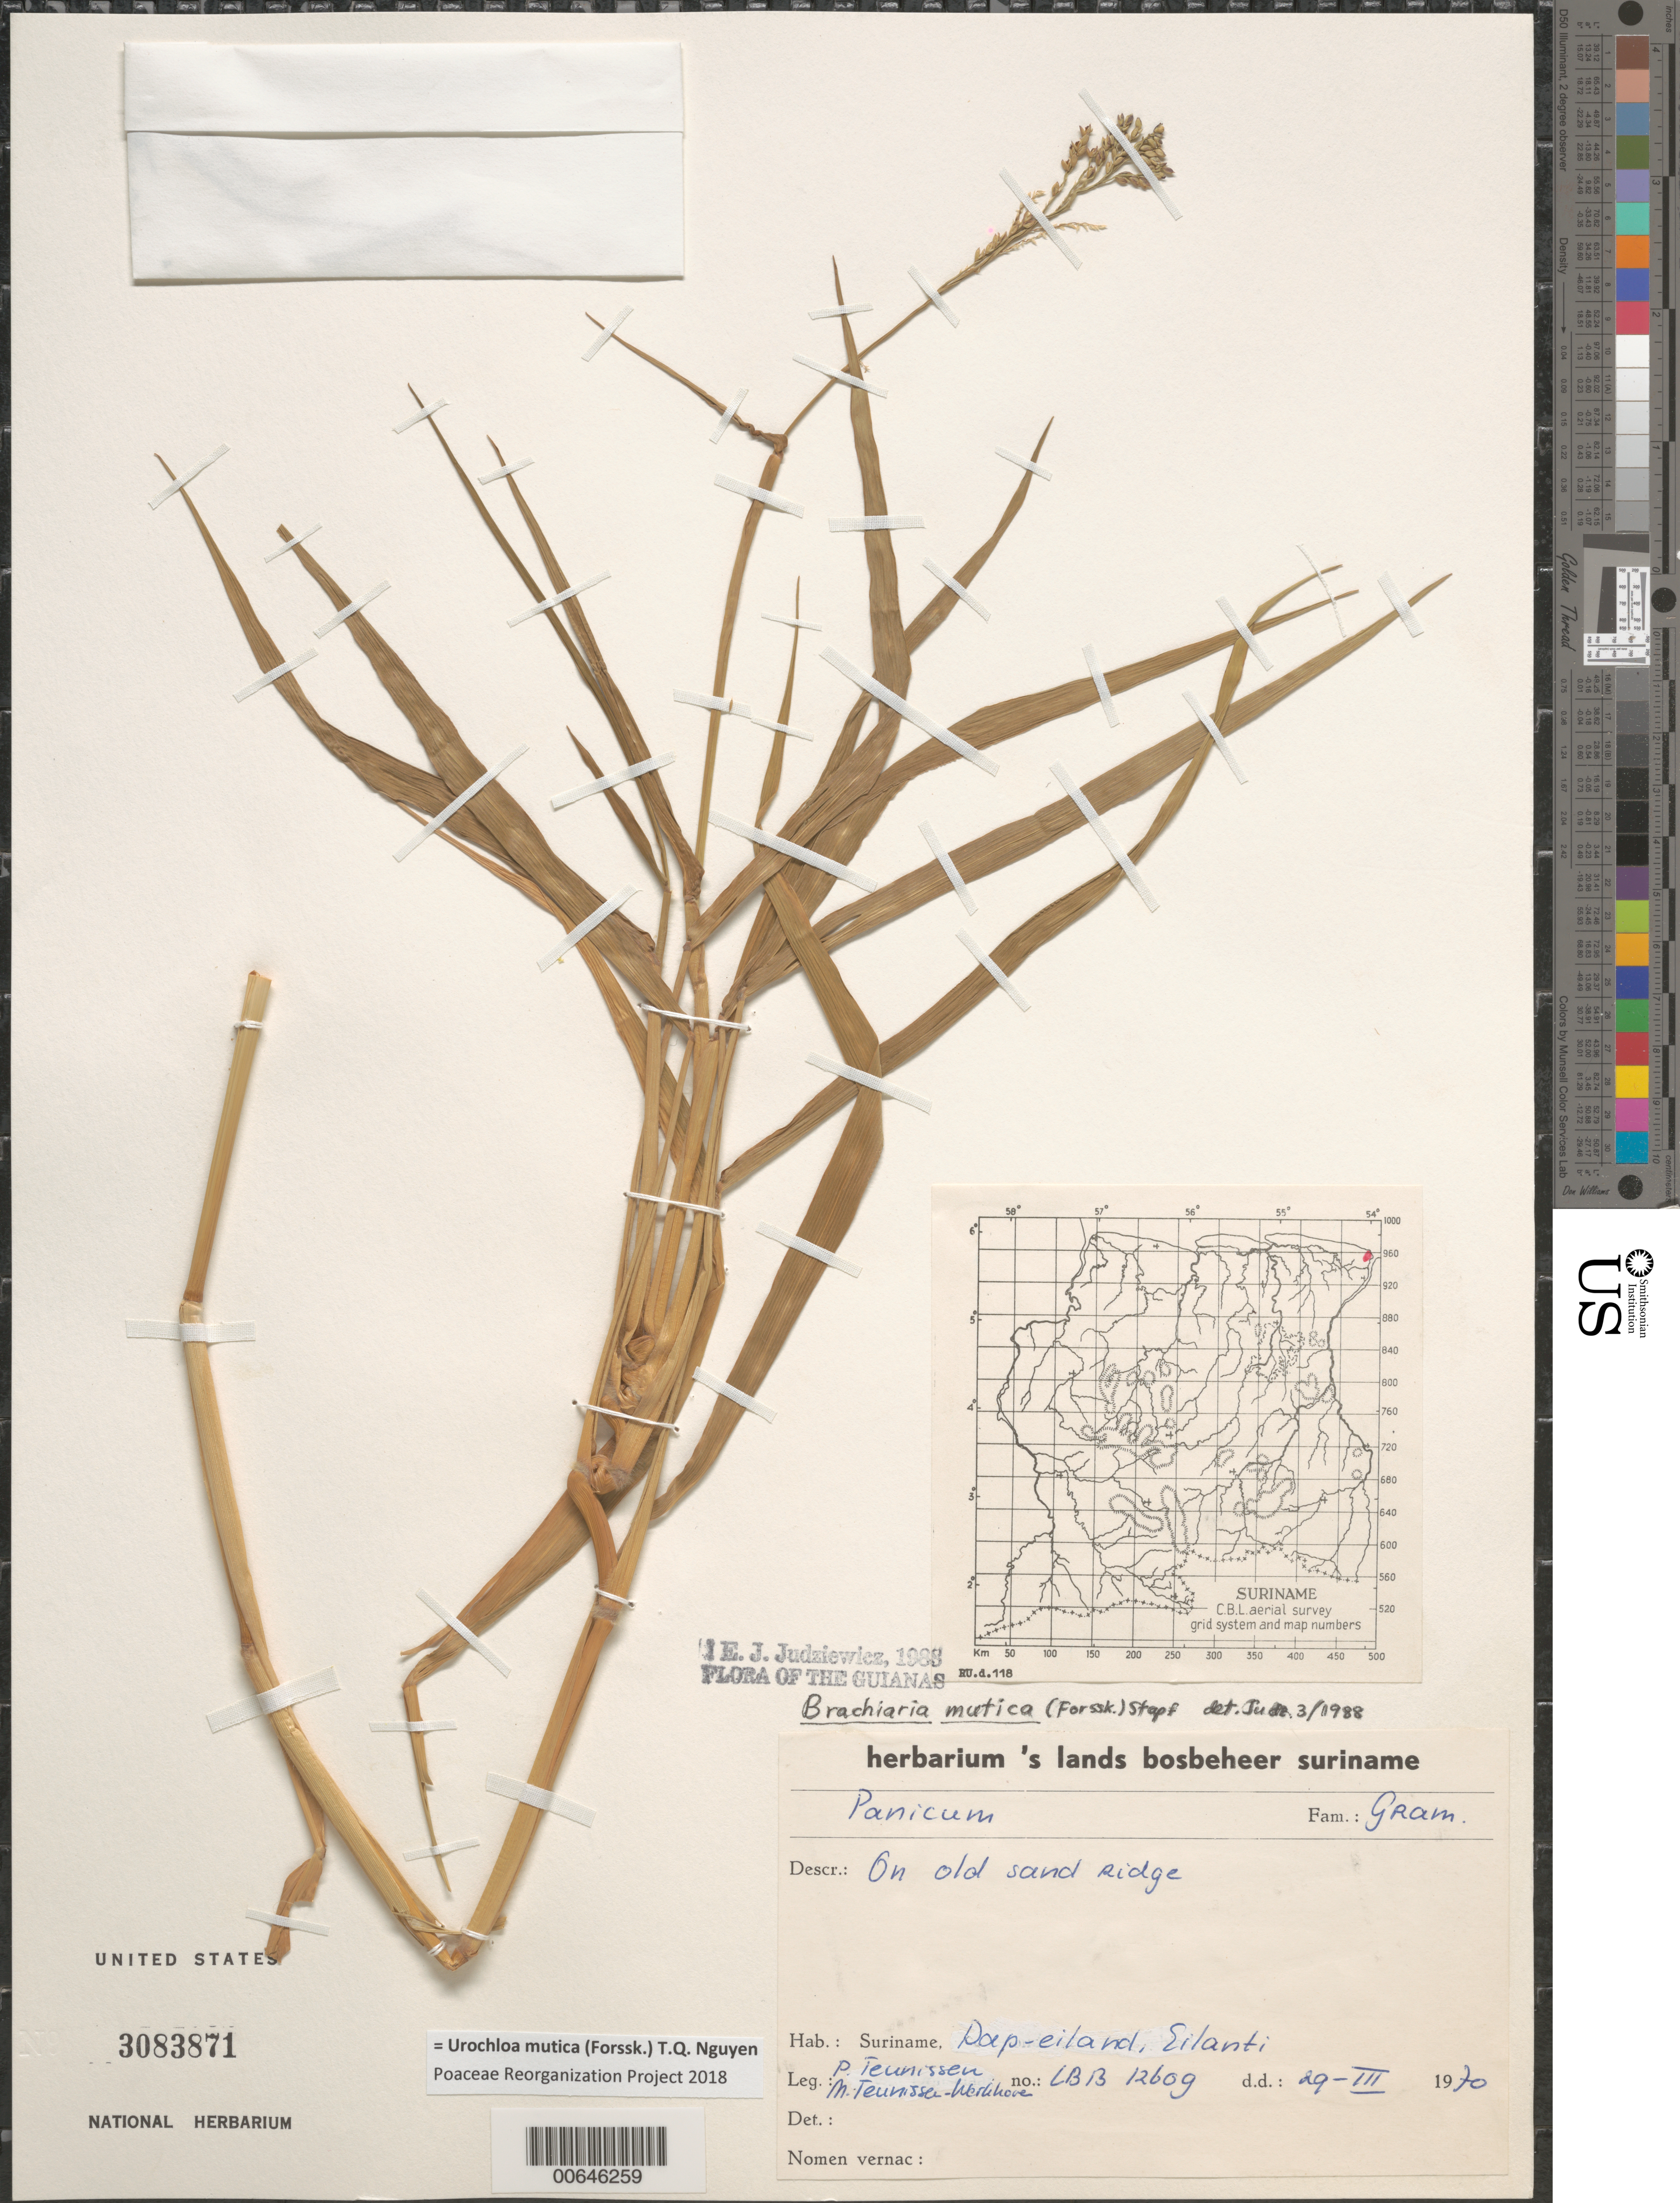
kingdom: Plantae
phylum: Tracheophyta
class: Liliopsida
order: Poales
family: Poaceae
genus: Brachiaria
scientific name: Brachiaria mutica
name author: (Forssk.) Stapf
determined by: Judziewicz, E. J.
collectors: P. Teunissen & M. Teunissen-werkhoven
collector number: LBB 12609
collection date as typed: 29-Mar-70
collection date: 1970-03-29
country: Suriname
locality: Dap-eiland, Eilanti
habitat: On old sand ridge.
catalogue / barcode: US 3083871